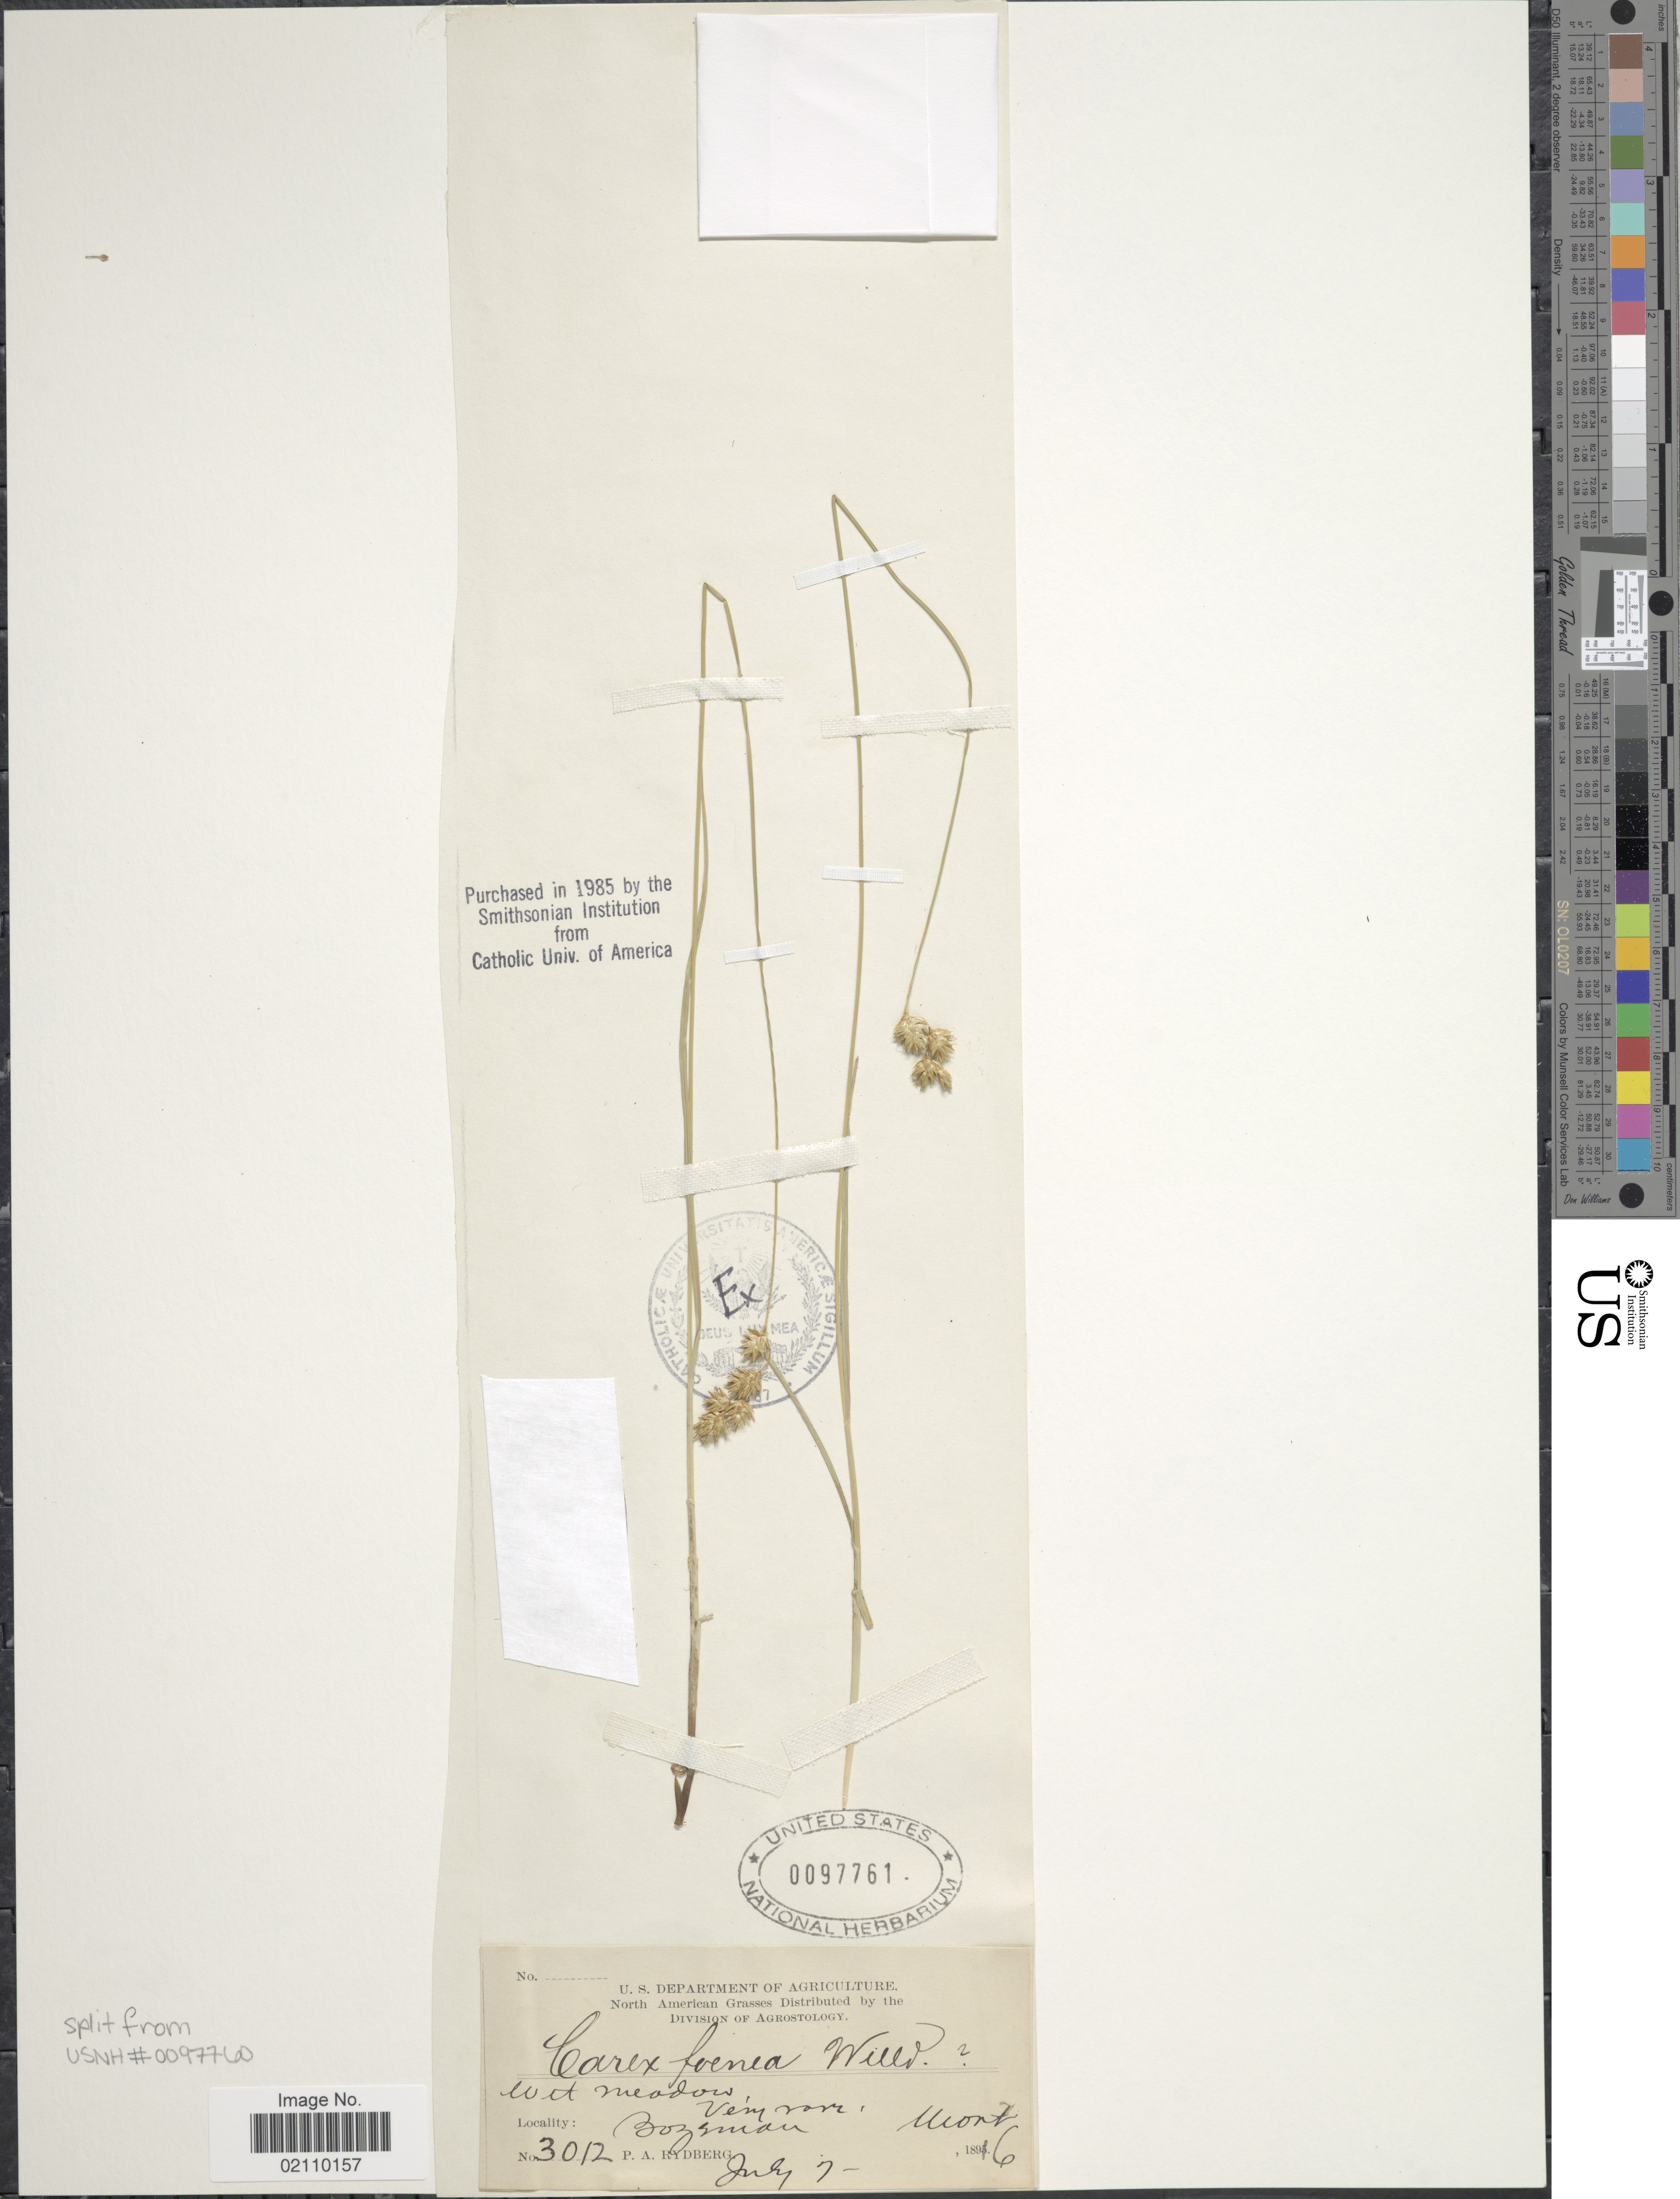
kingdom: Plantae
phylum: Tracheophyta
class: Liliopsida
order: Poales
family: Cyperaceae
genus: Carex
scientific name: Carex foenea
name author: Willd.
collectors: P. A. Rydberg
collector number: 3012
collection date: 1896-07-07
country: United States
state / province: Montana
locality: Wet meadows, Cery rare, Bozeman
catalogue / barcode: US 97761